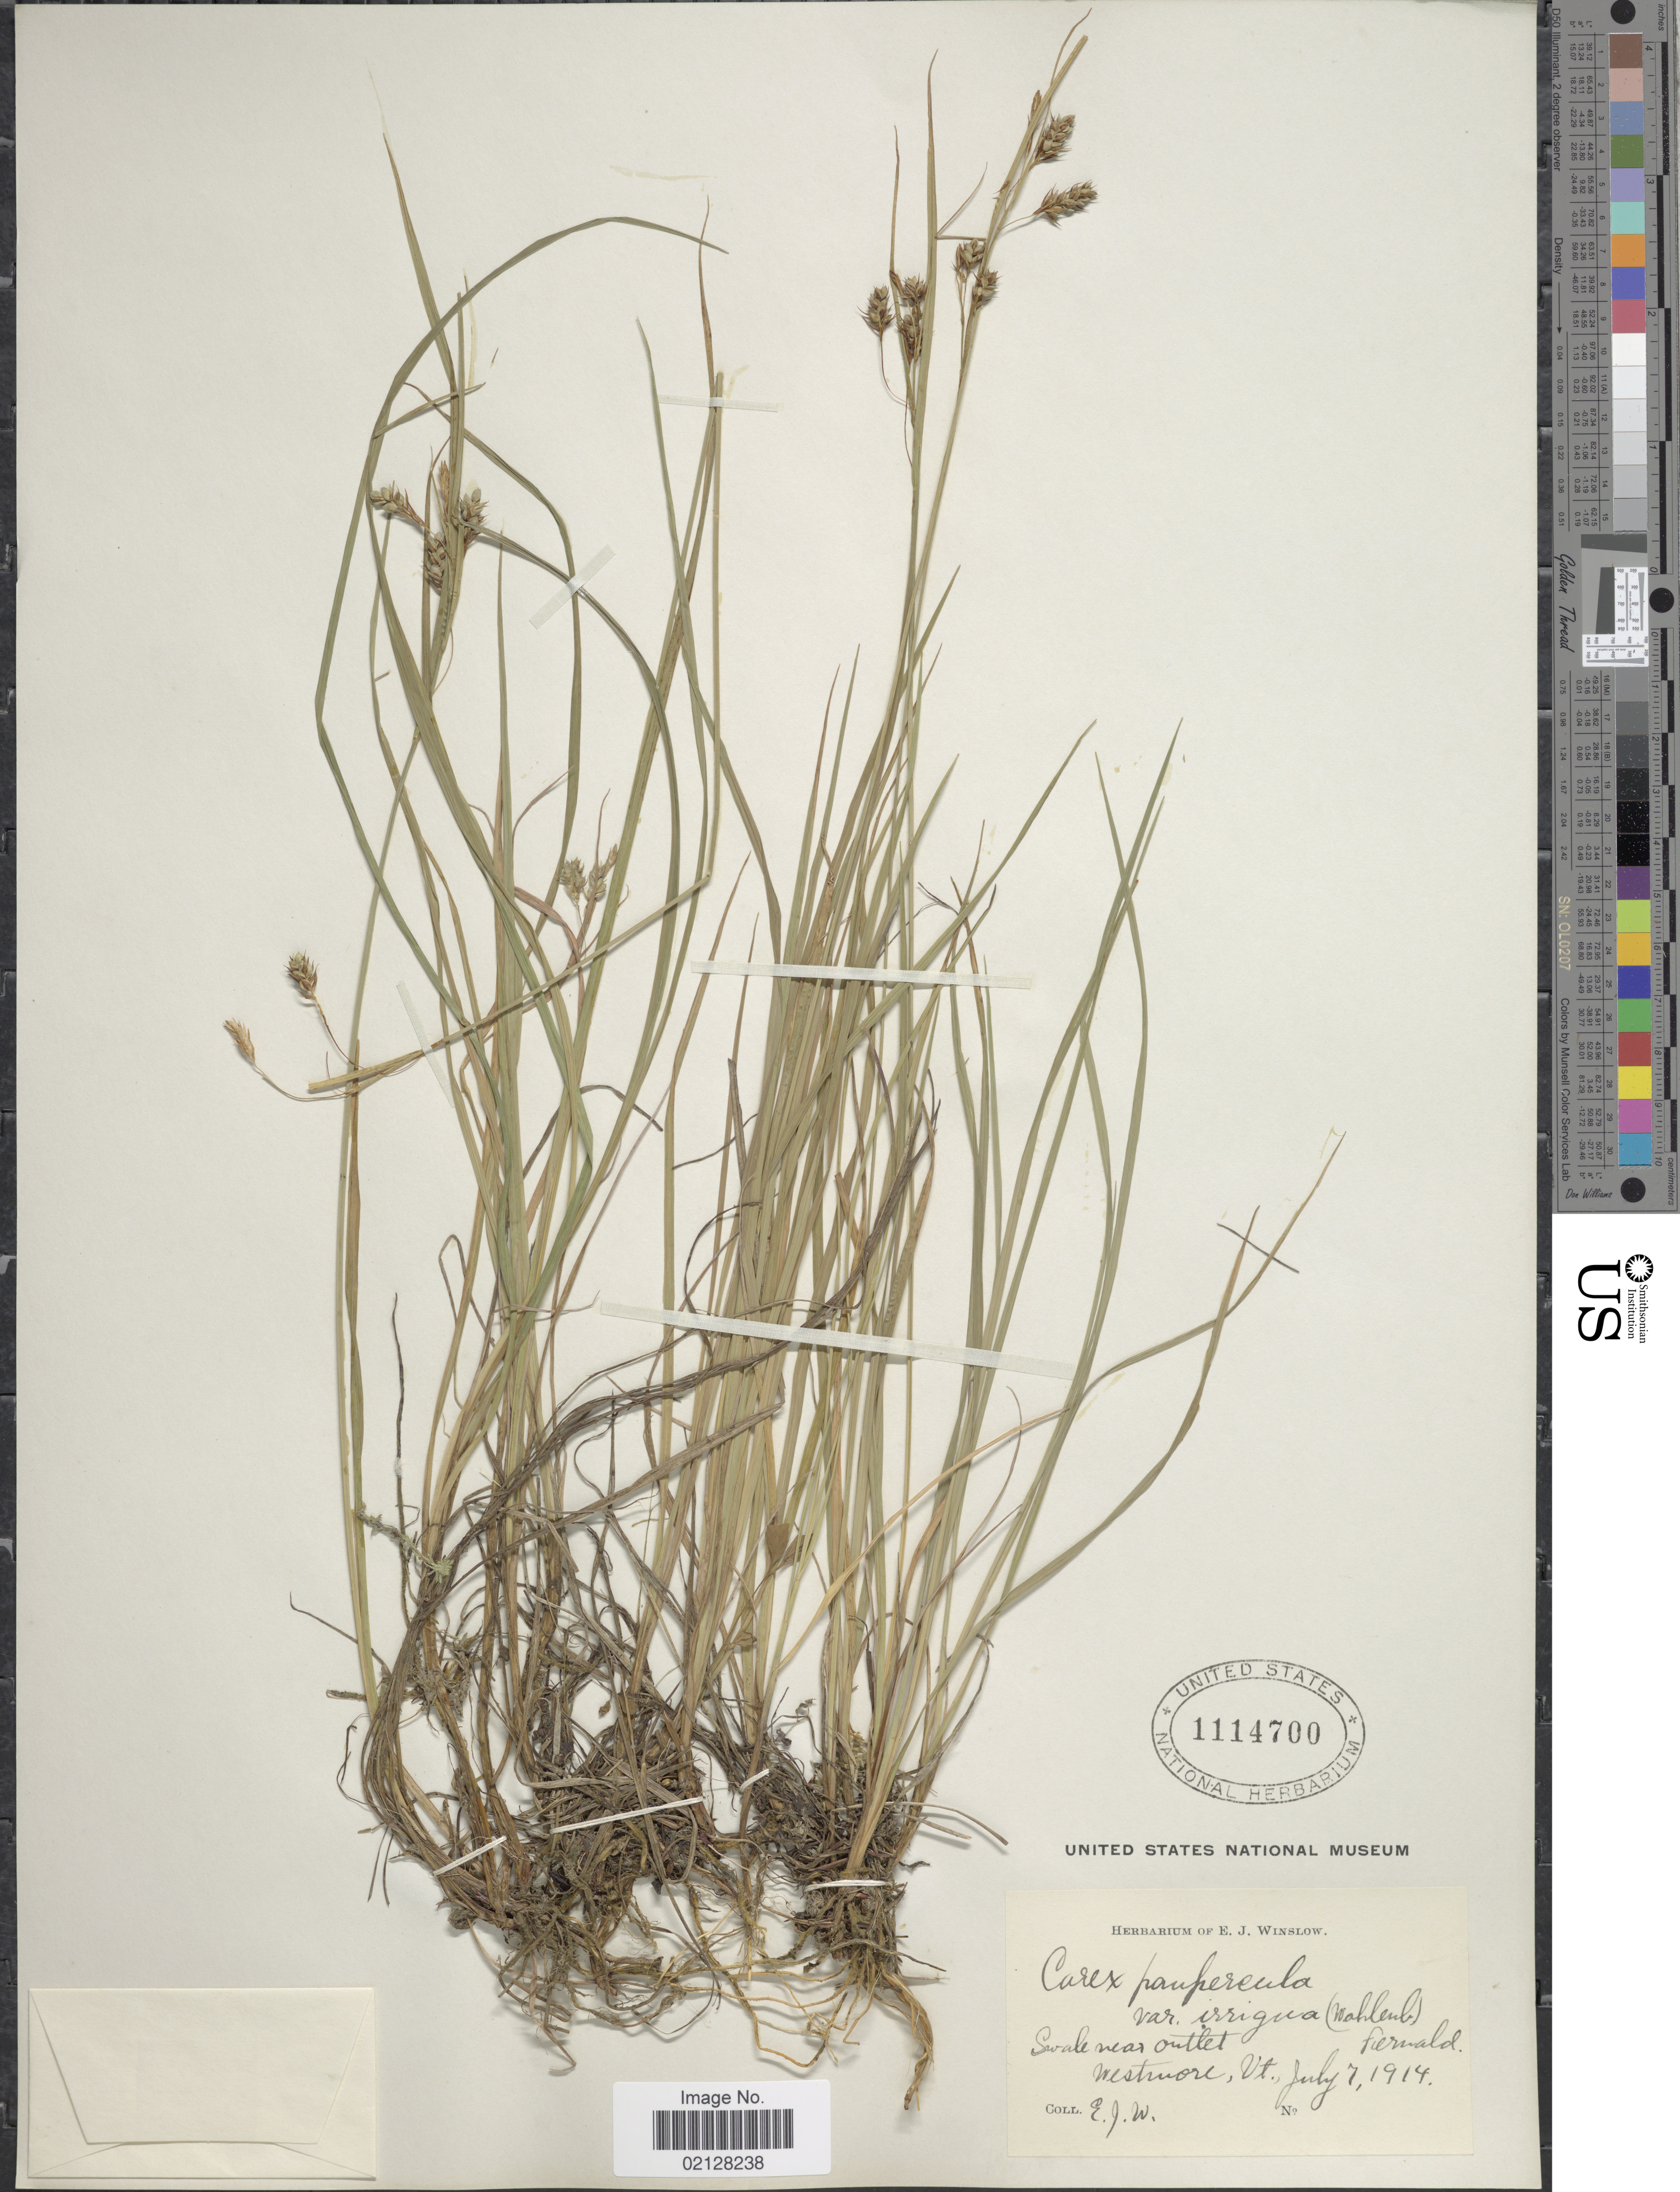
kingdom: Plantae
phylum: Tracheophyta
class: Liliopsida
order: Poales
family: Cyperaceae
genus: Carex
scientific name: Carex magellanica subsp. irrigua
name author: (Wahlenb.) Hiitonen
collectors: E. Winslow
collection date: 1914-07-07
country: United States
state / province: Vermont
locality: Swale near outlet, Westmore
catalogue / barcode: US 1114700